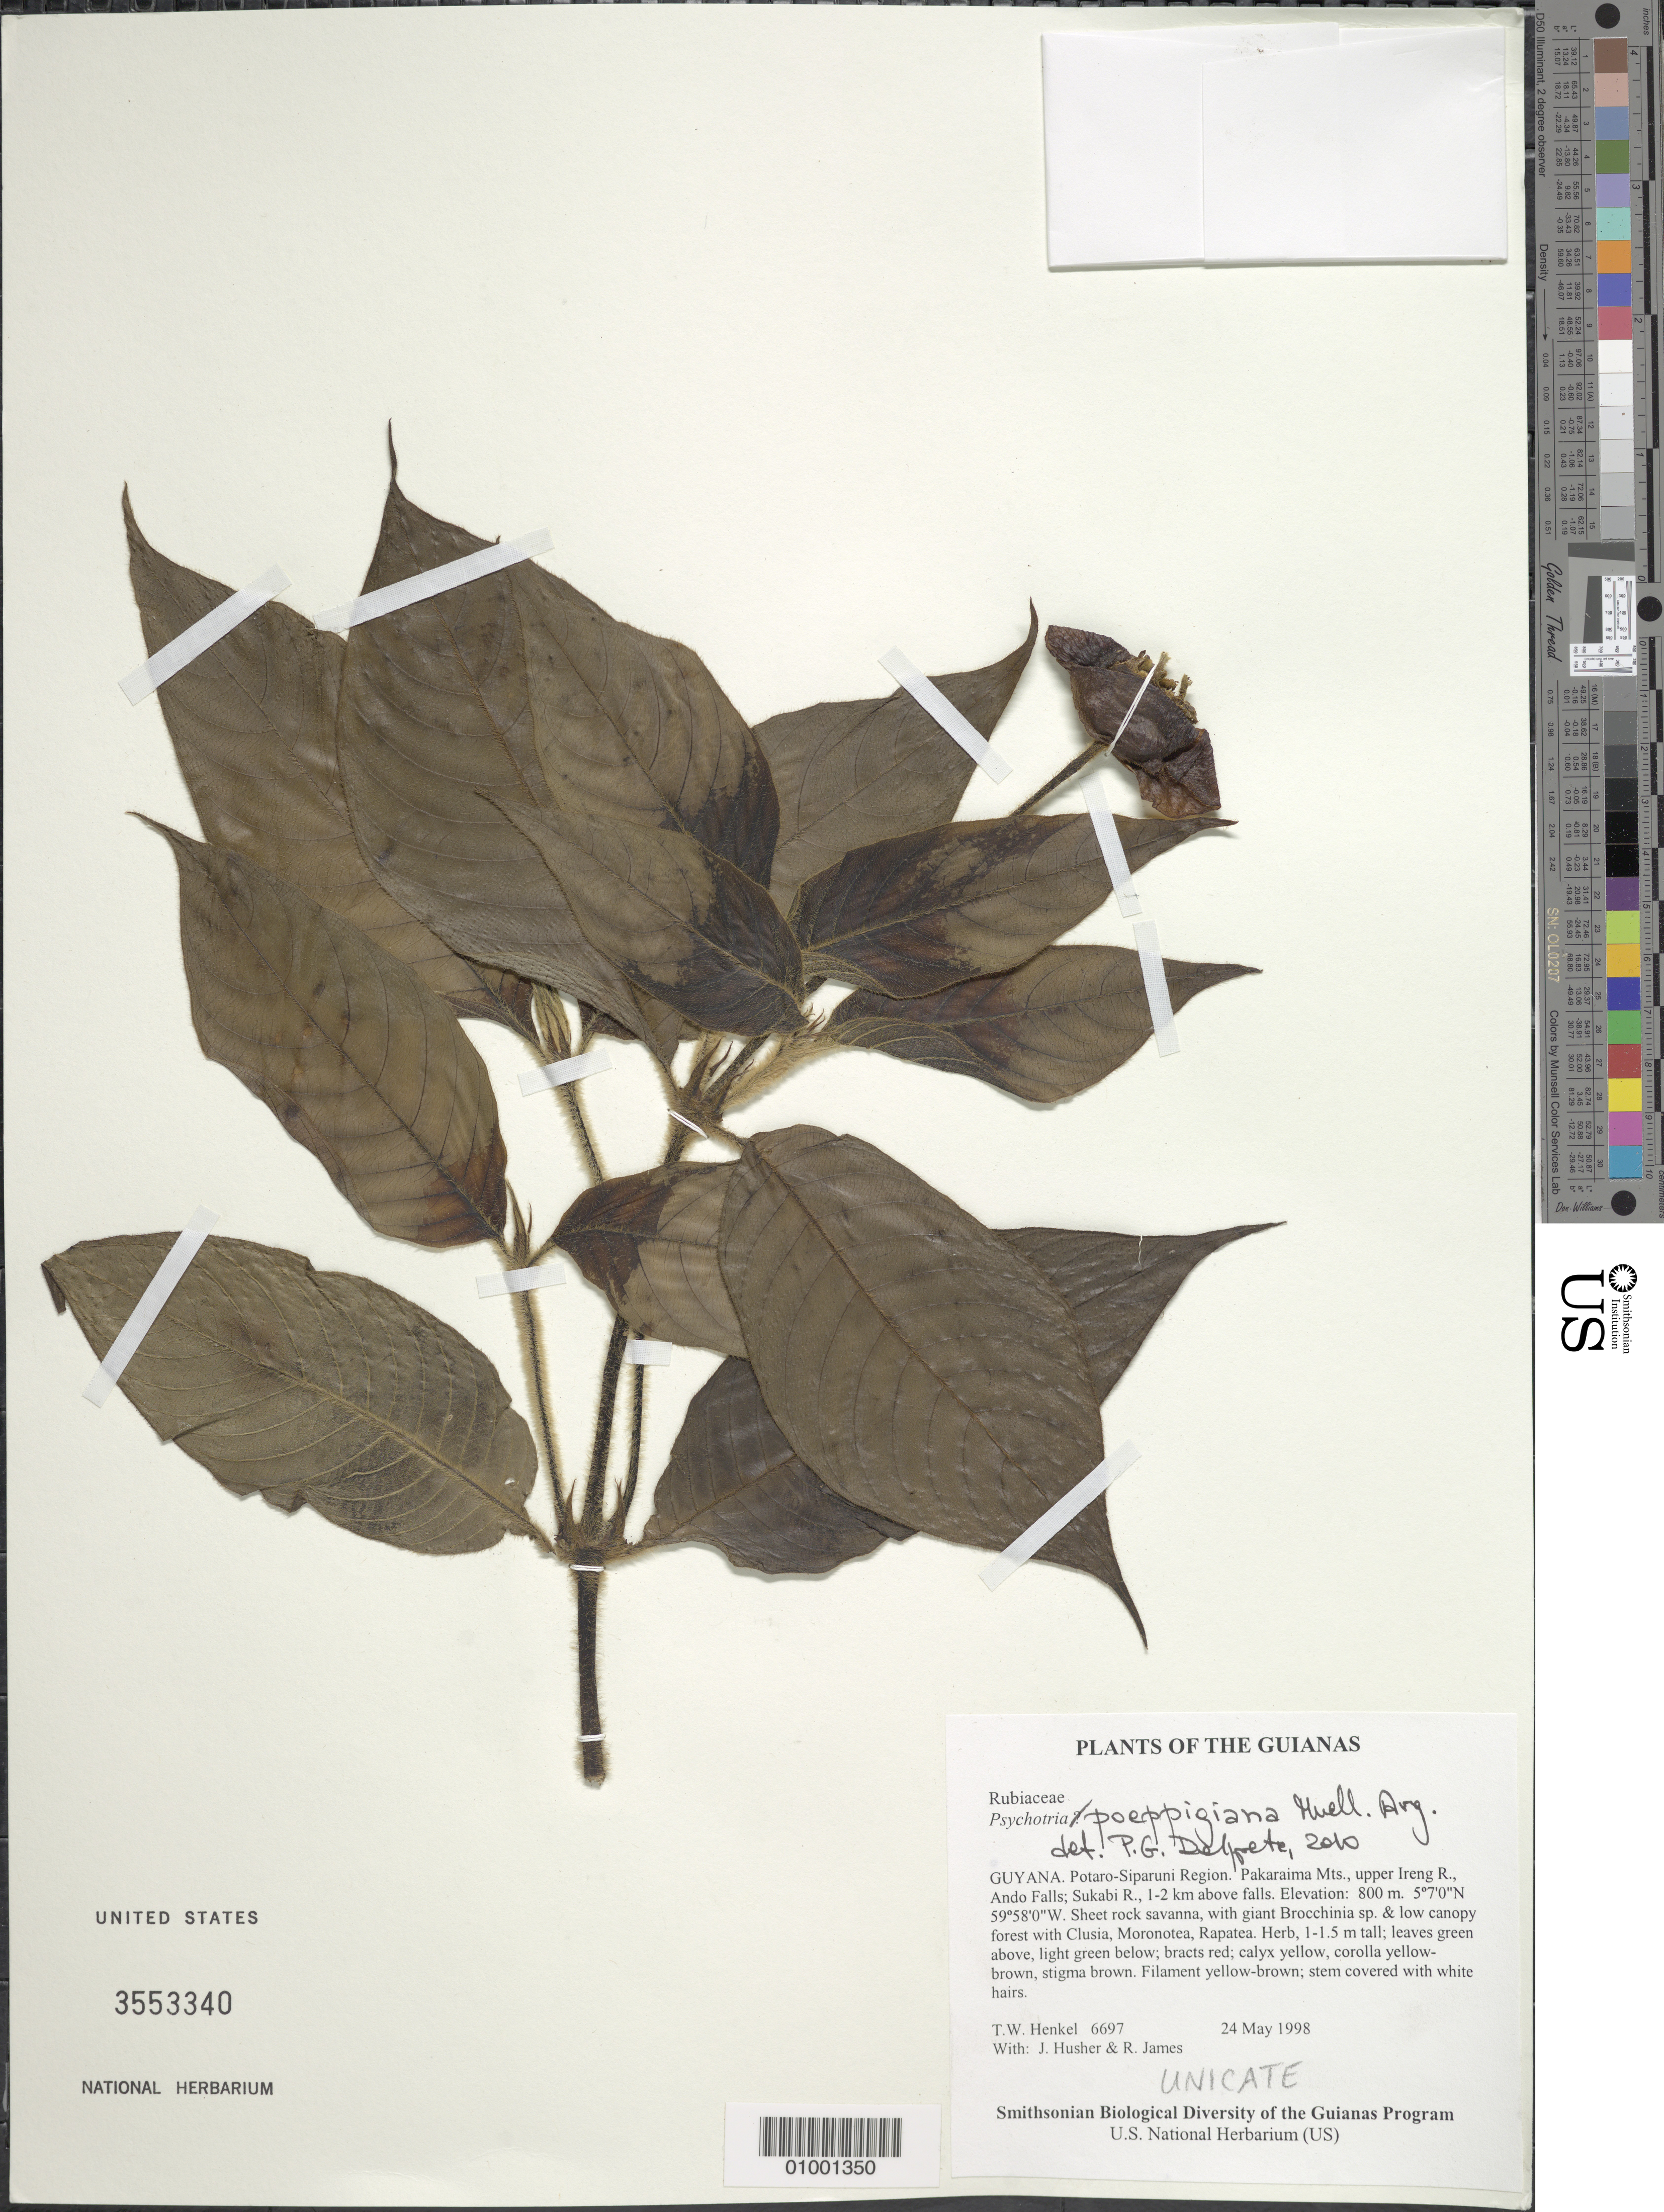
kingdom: Plantae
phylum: Tracheophyta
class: Magnoliopsida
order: Gentianales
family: Rubiaceae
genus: Palicourea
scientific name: Palicourea tomentosa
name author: (Aubl.) Borhidi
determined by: Kirkbride, J. H., Jr.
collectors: T. Henkel, J. Husher & R. James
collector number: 6697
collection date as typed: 24 May 1998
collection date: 1998-05-24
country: Guyana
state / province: Potaro-Siparuni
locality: Pakaraima Mts., upper Ireng R., Ando Falls; Sukabi R., 1-2 km above falls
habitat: Sheet rock savanna, with giant Brocchinia sp. & low canopy forest with Clusia, Moronotea, Rapatea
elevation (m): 800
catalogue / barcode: US 3553340